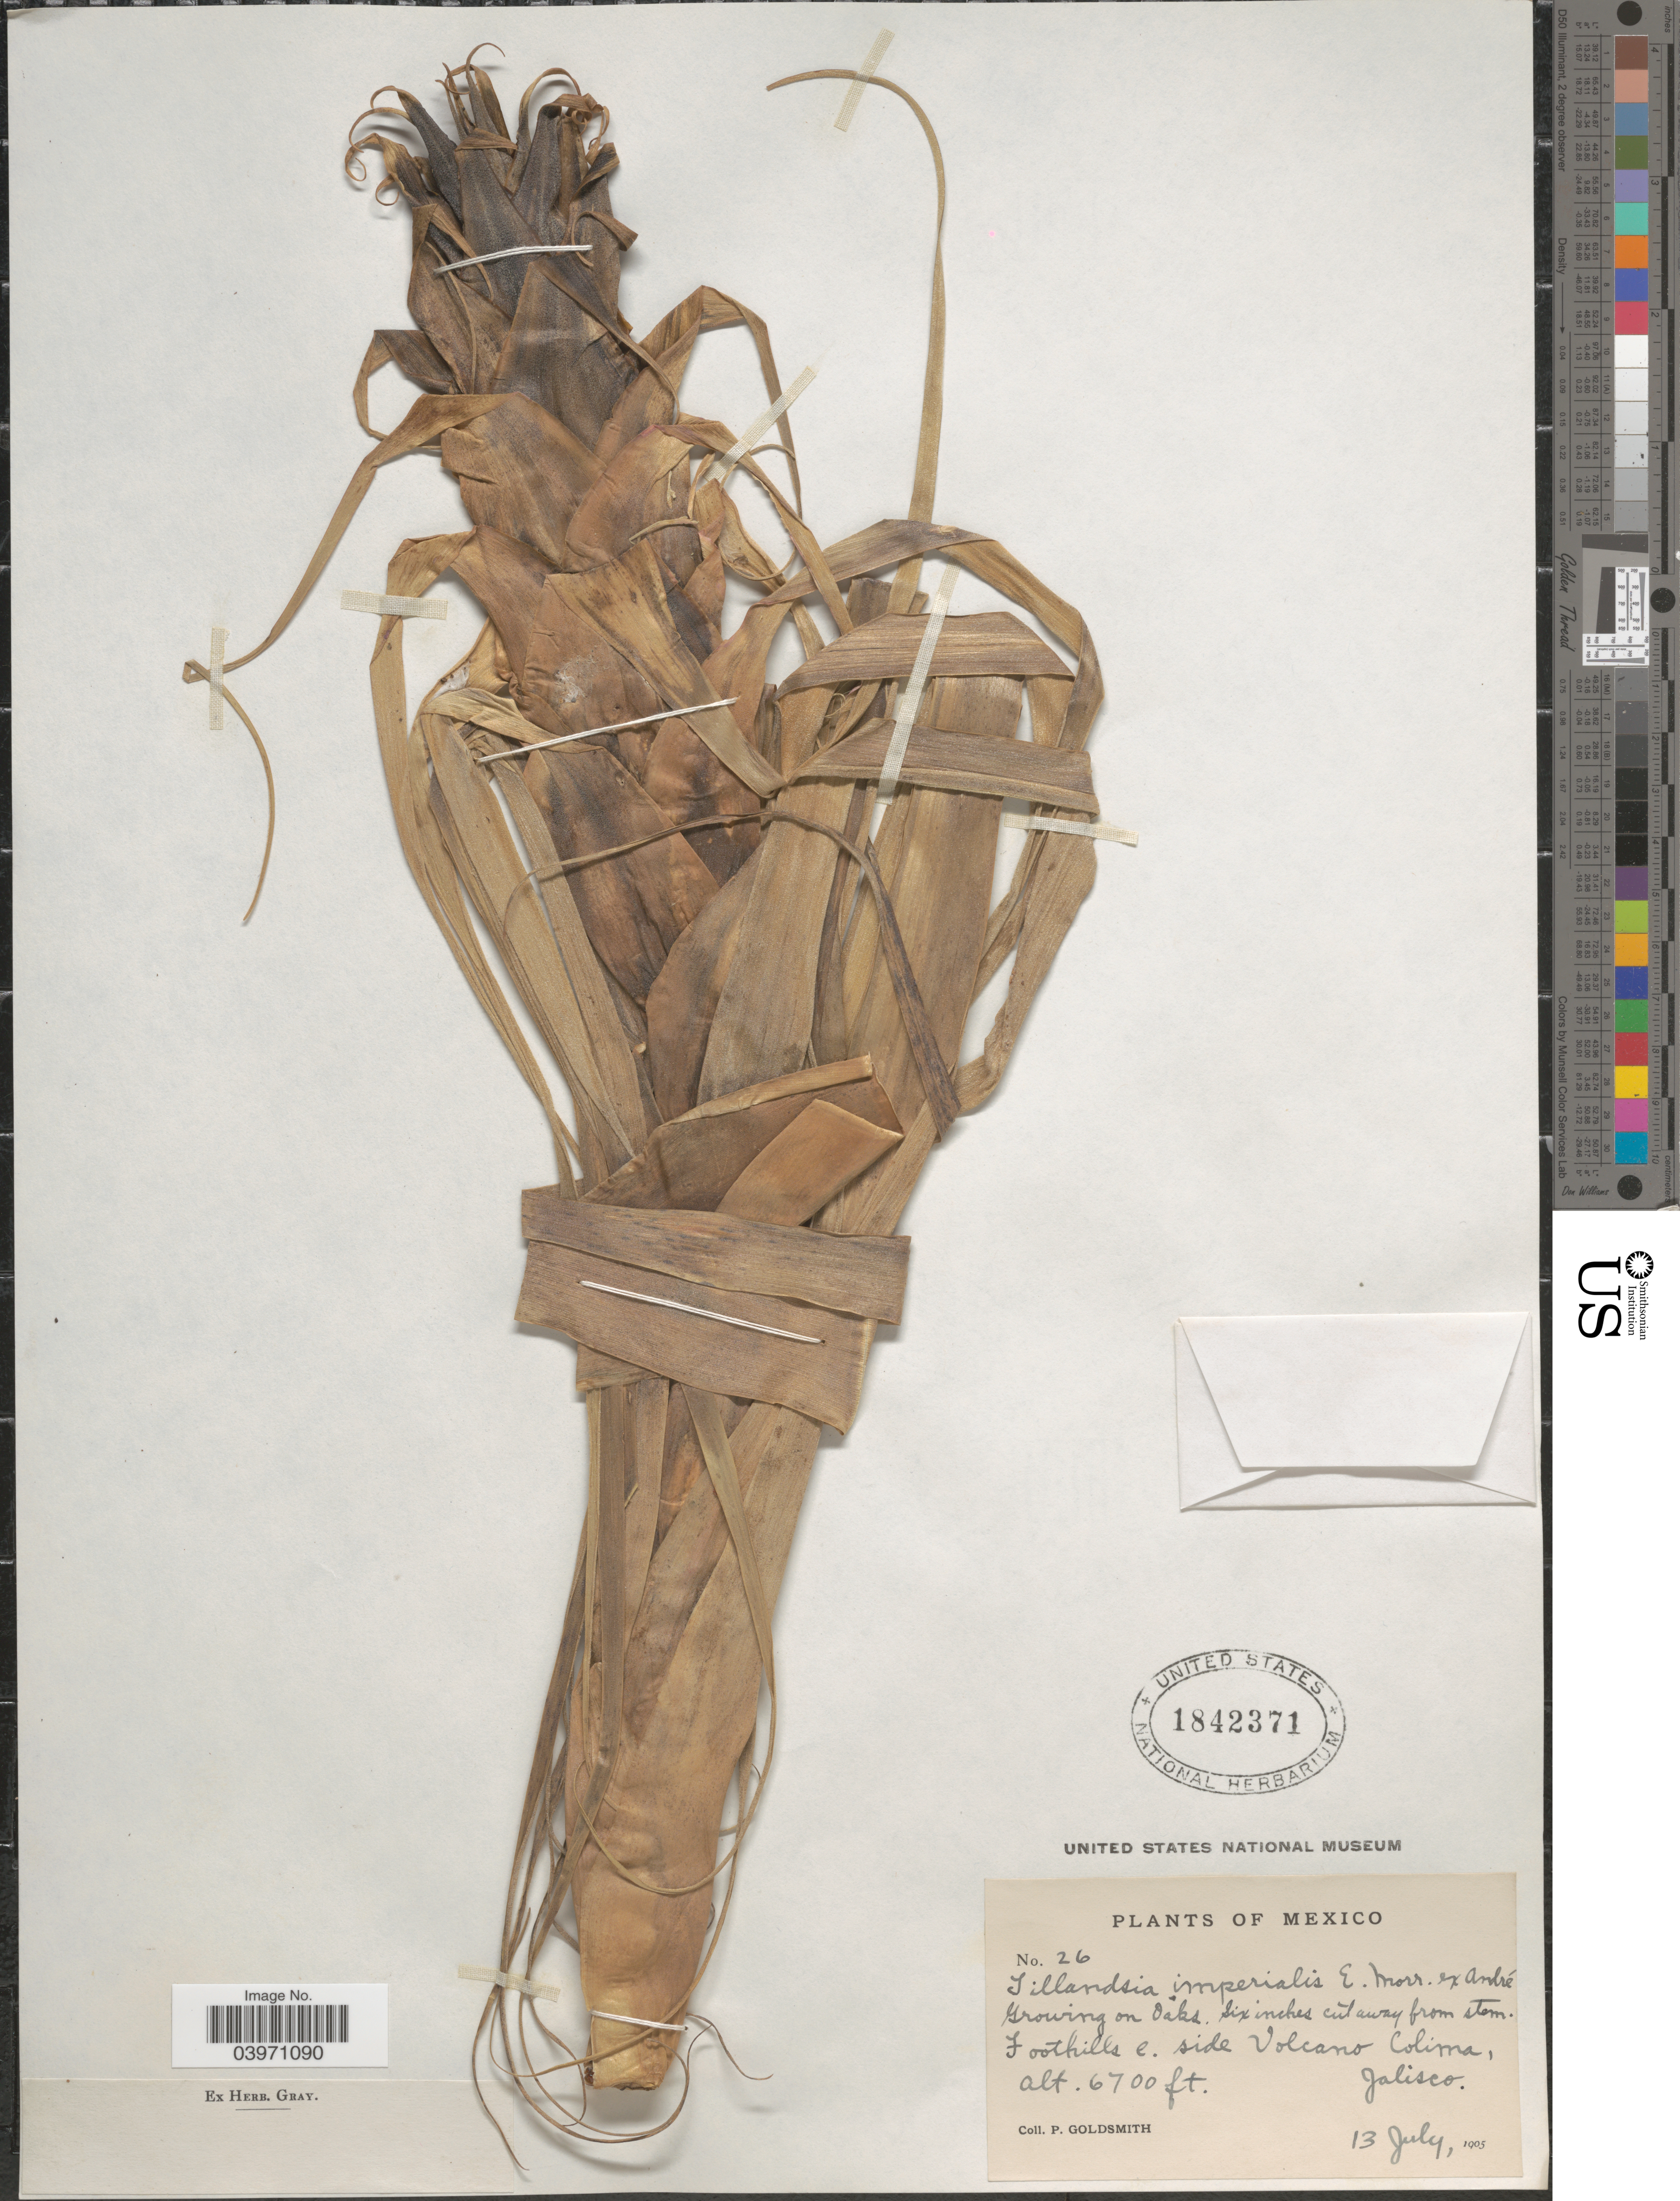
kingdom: Plantae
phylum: Tracheophyta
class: Liliopsida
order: Poales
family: Bromeliaceae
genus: Tillandsia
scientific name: Tillandsia imperialis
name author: É. Morren & Mez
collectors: P. Goldsmith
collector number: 26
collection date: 1905-07-13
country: Mexico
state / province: Jalisco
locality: Foothills e. side Volcano Colima.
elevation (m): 2042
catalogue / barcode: US 1842371